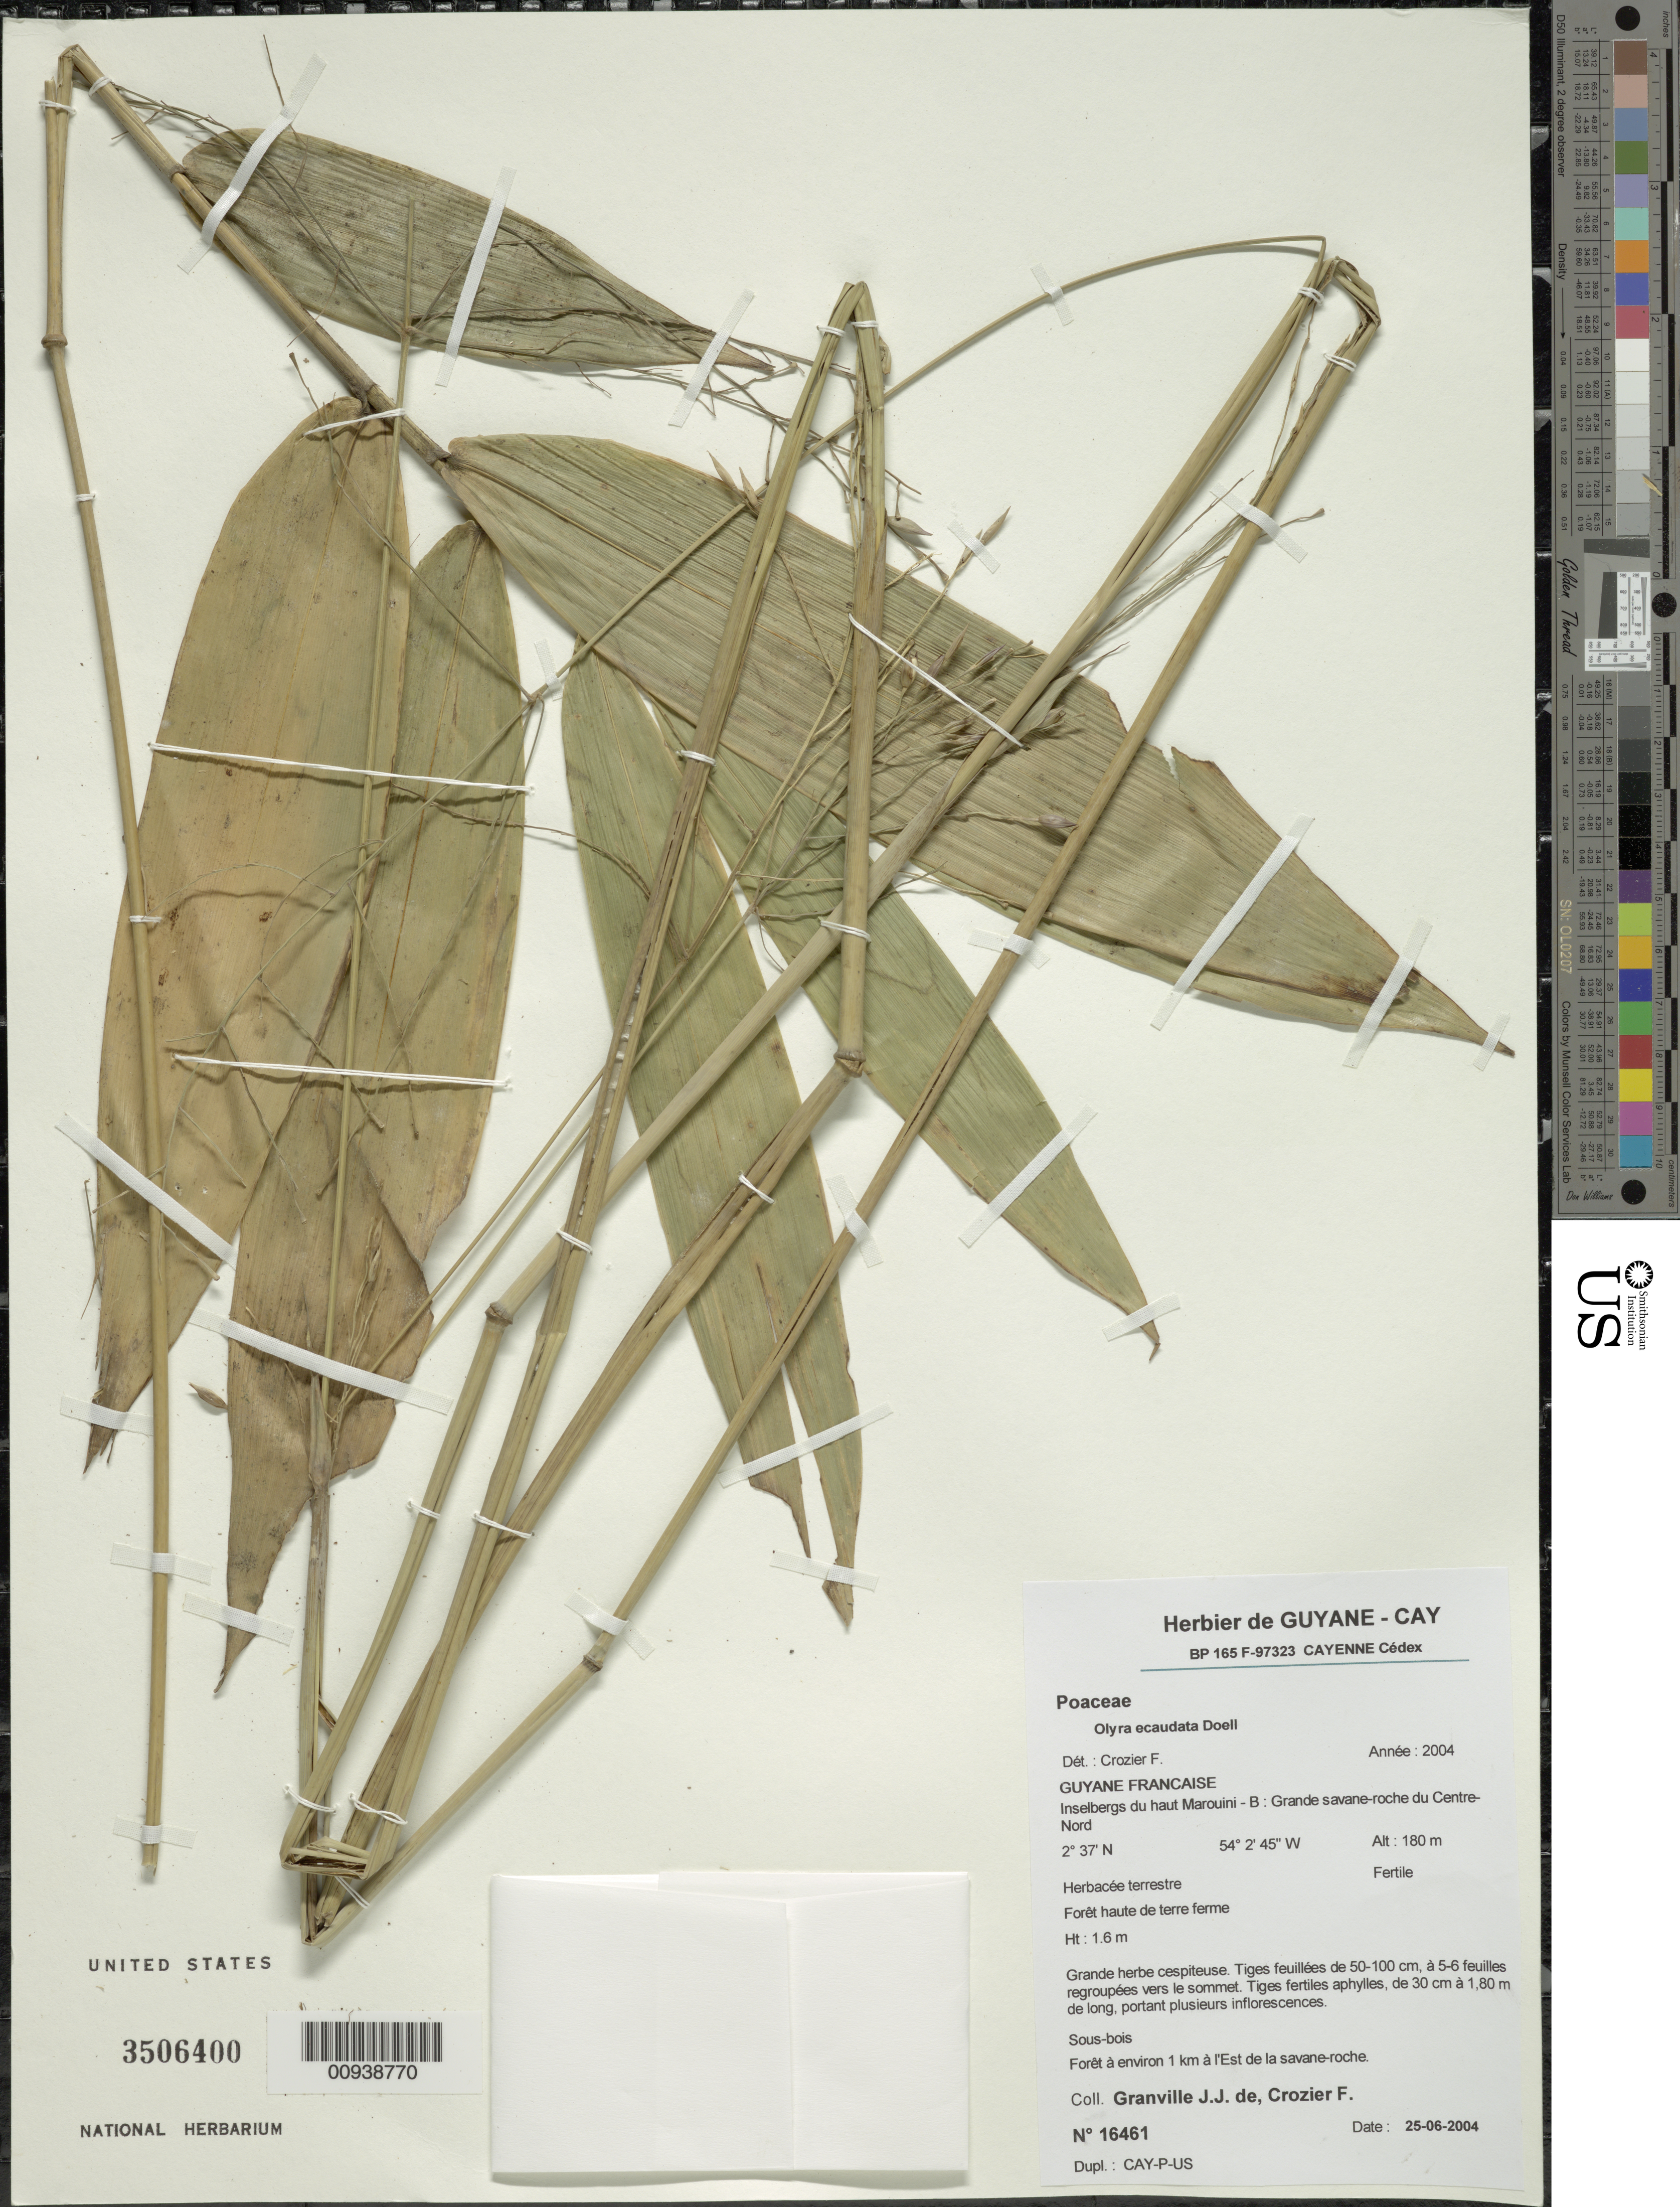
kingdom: Plantae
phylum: Tracheophyta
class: Liliopsida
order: Poales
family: Poaceae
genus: Olyra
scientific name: Olyra ecaudata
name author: Döll in Mart.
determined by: Crozier, F.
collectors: J.-J. de Granville & F. Crozier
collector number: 16461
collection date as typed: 25-Jun-04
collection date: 2004-06-25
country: French Guiana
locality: Haut Marouini-B; grande savane-roche du Centre-Nord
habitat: Forêt haute de terre ferme, forêt environ 1 km l'est de la savane-roche; sous bois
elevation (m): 180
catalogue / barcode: US 3506400